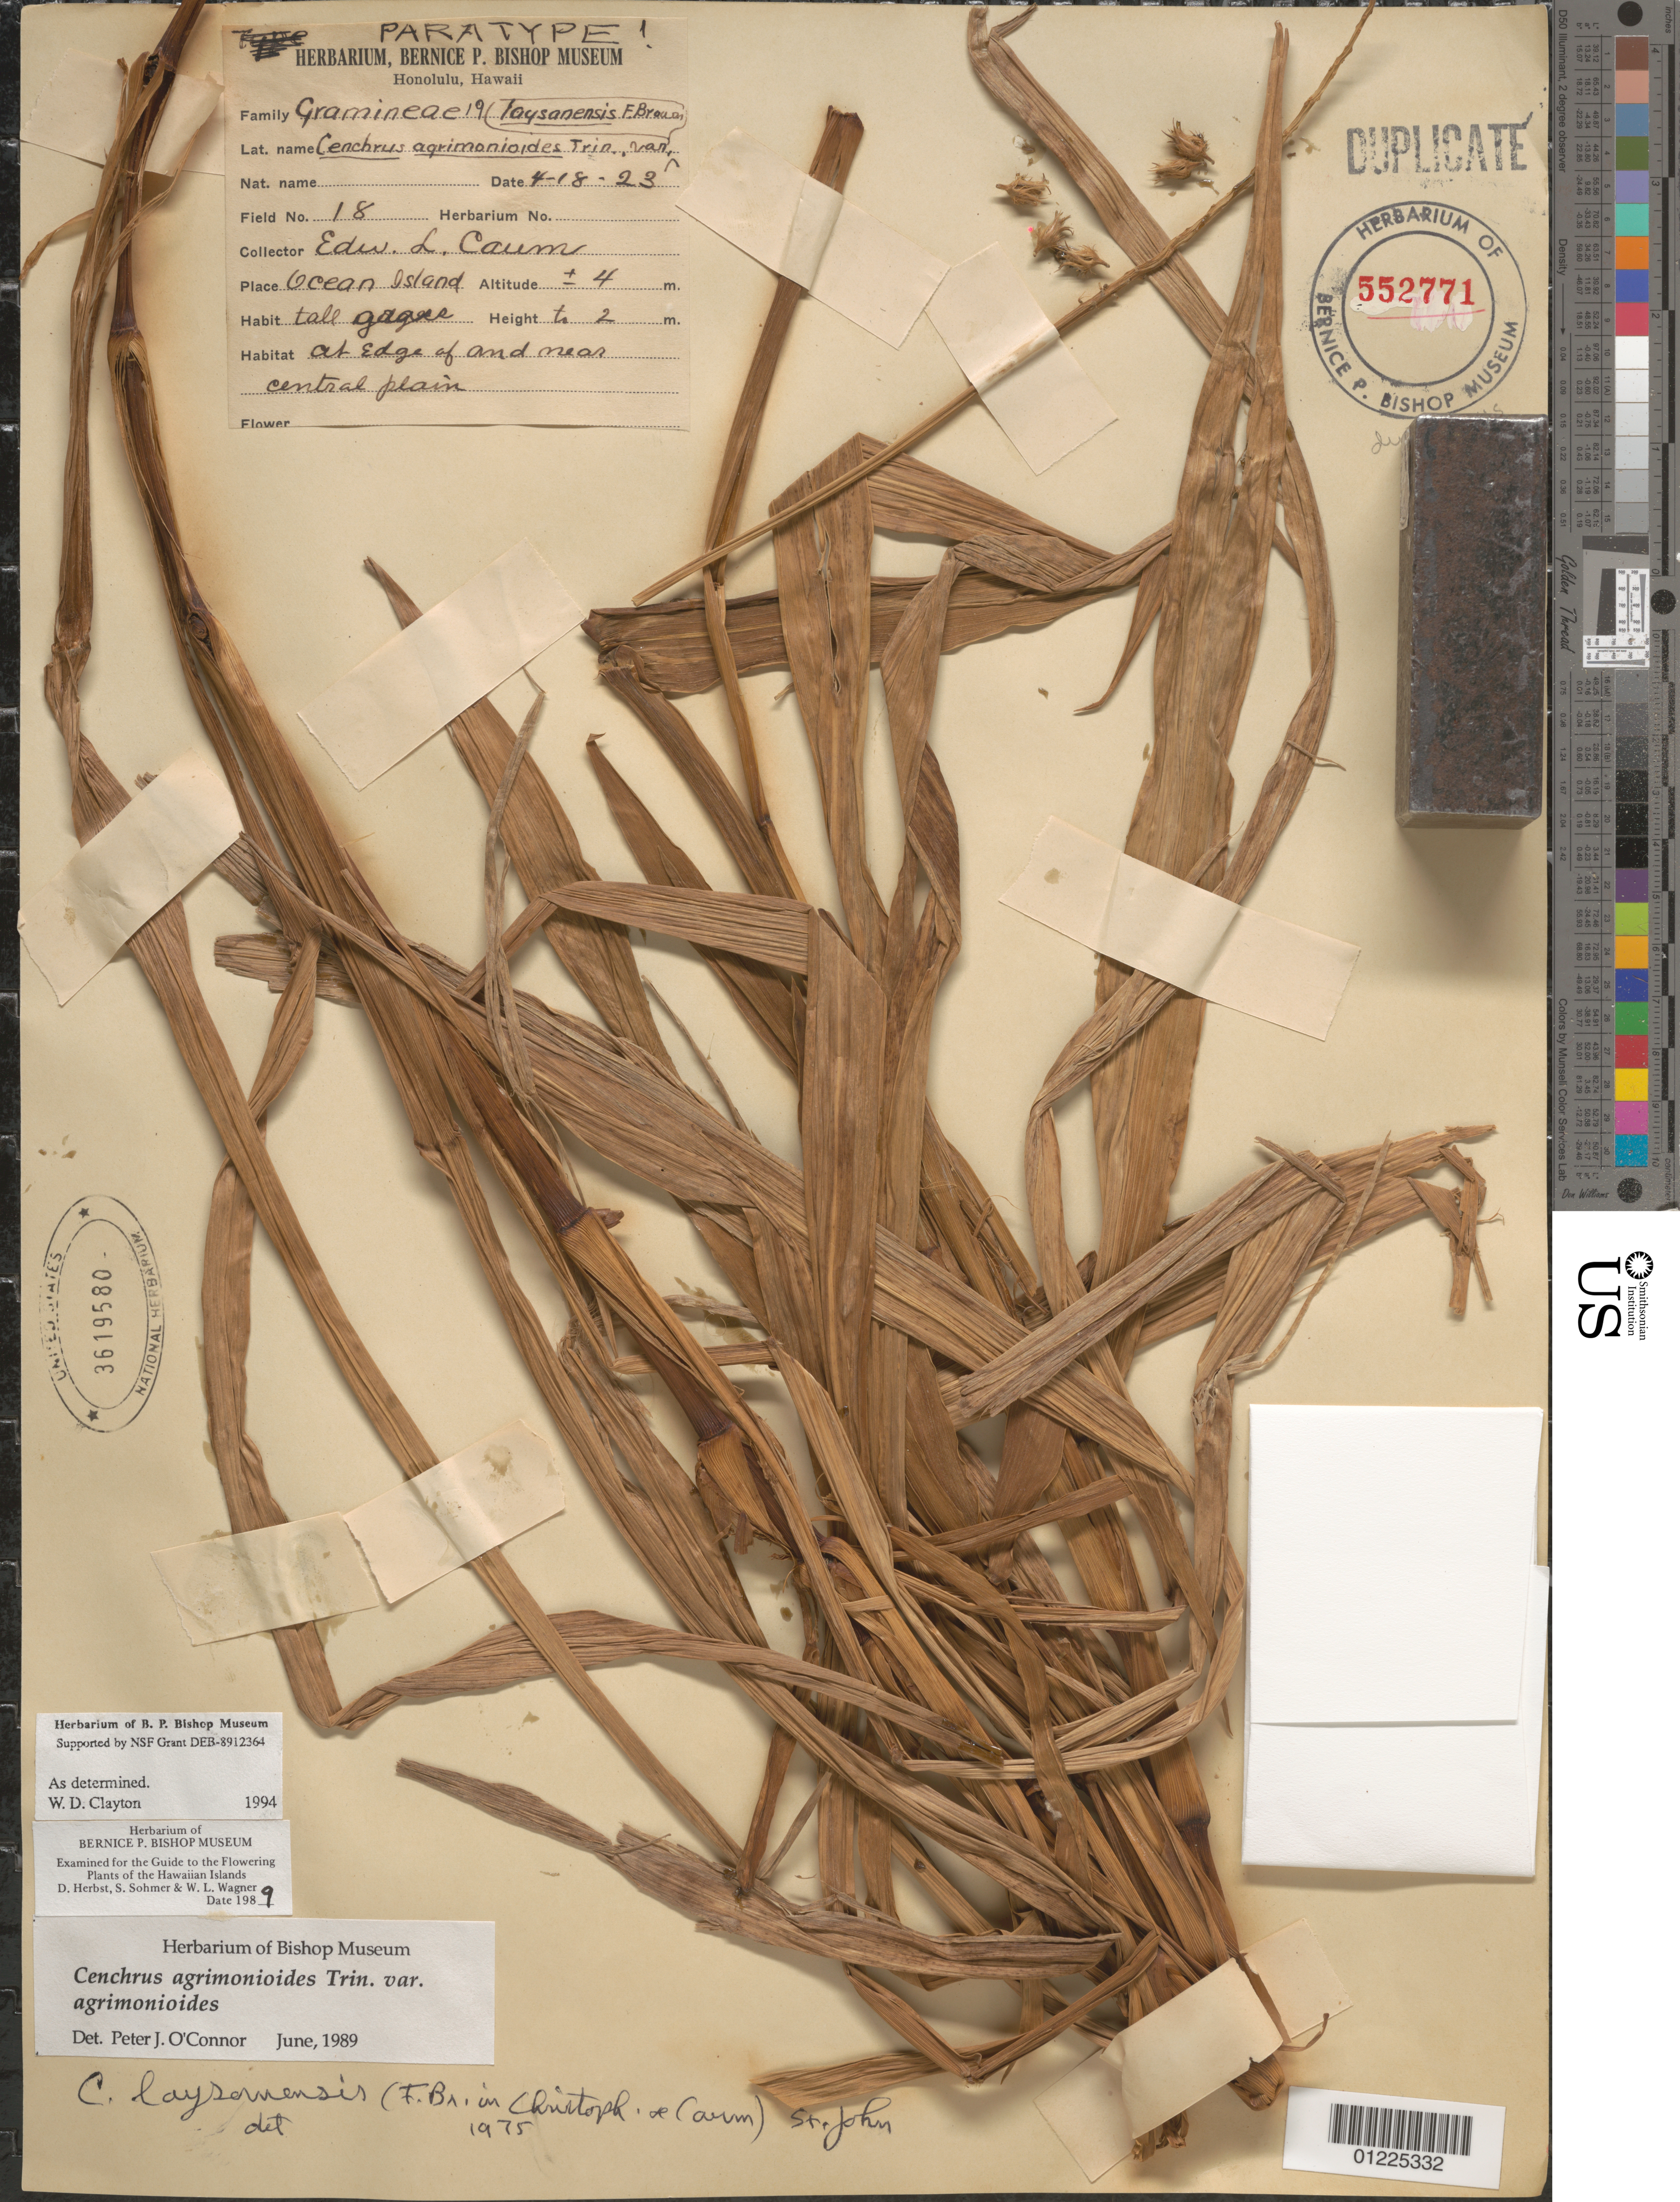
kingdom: Plantae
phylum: Tracheophyta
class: Liliopsida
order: Poales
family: Poaceae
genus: Cenchrus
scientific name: Cenchrus agrimonioides var. agrimonioides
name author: Trin.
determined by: O'Connor, P. J.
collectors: E. L. Caum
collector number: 18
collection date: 1923-04-18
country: United States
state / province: Hawaii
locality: Ocean Id., central plain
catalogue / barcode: US 3619580